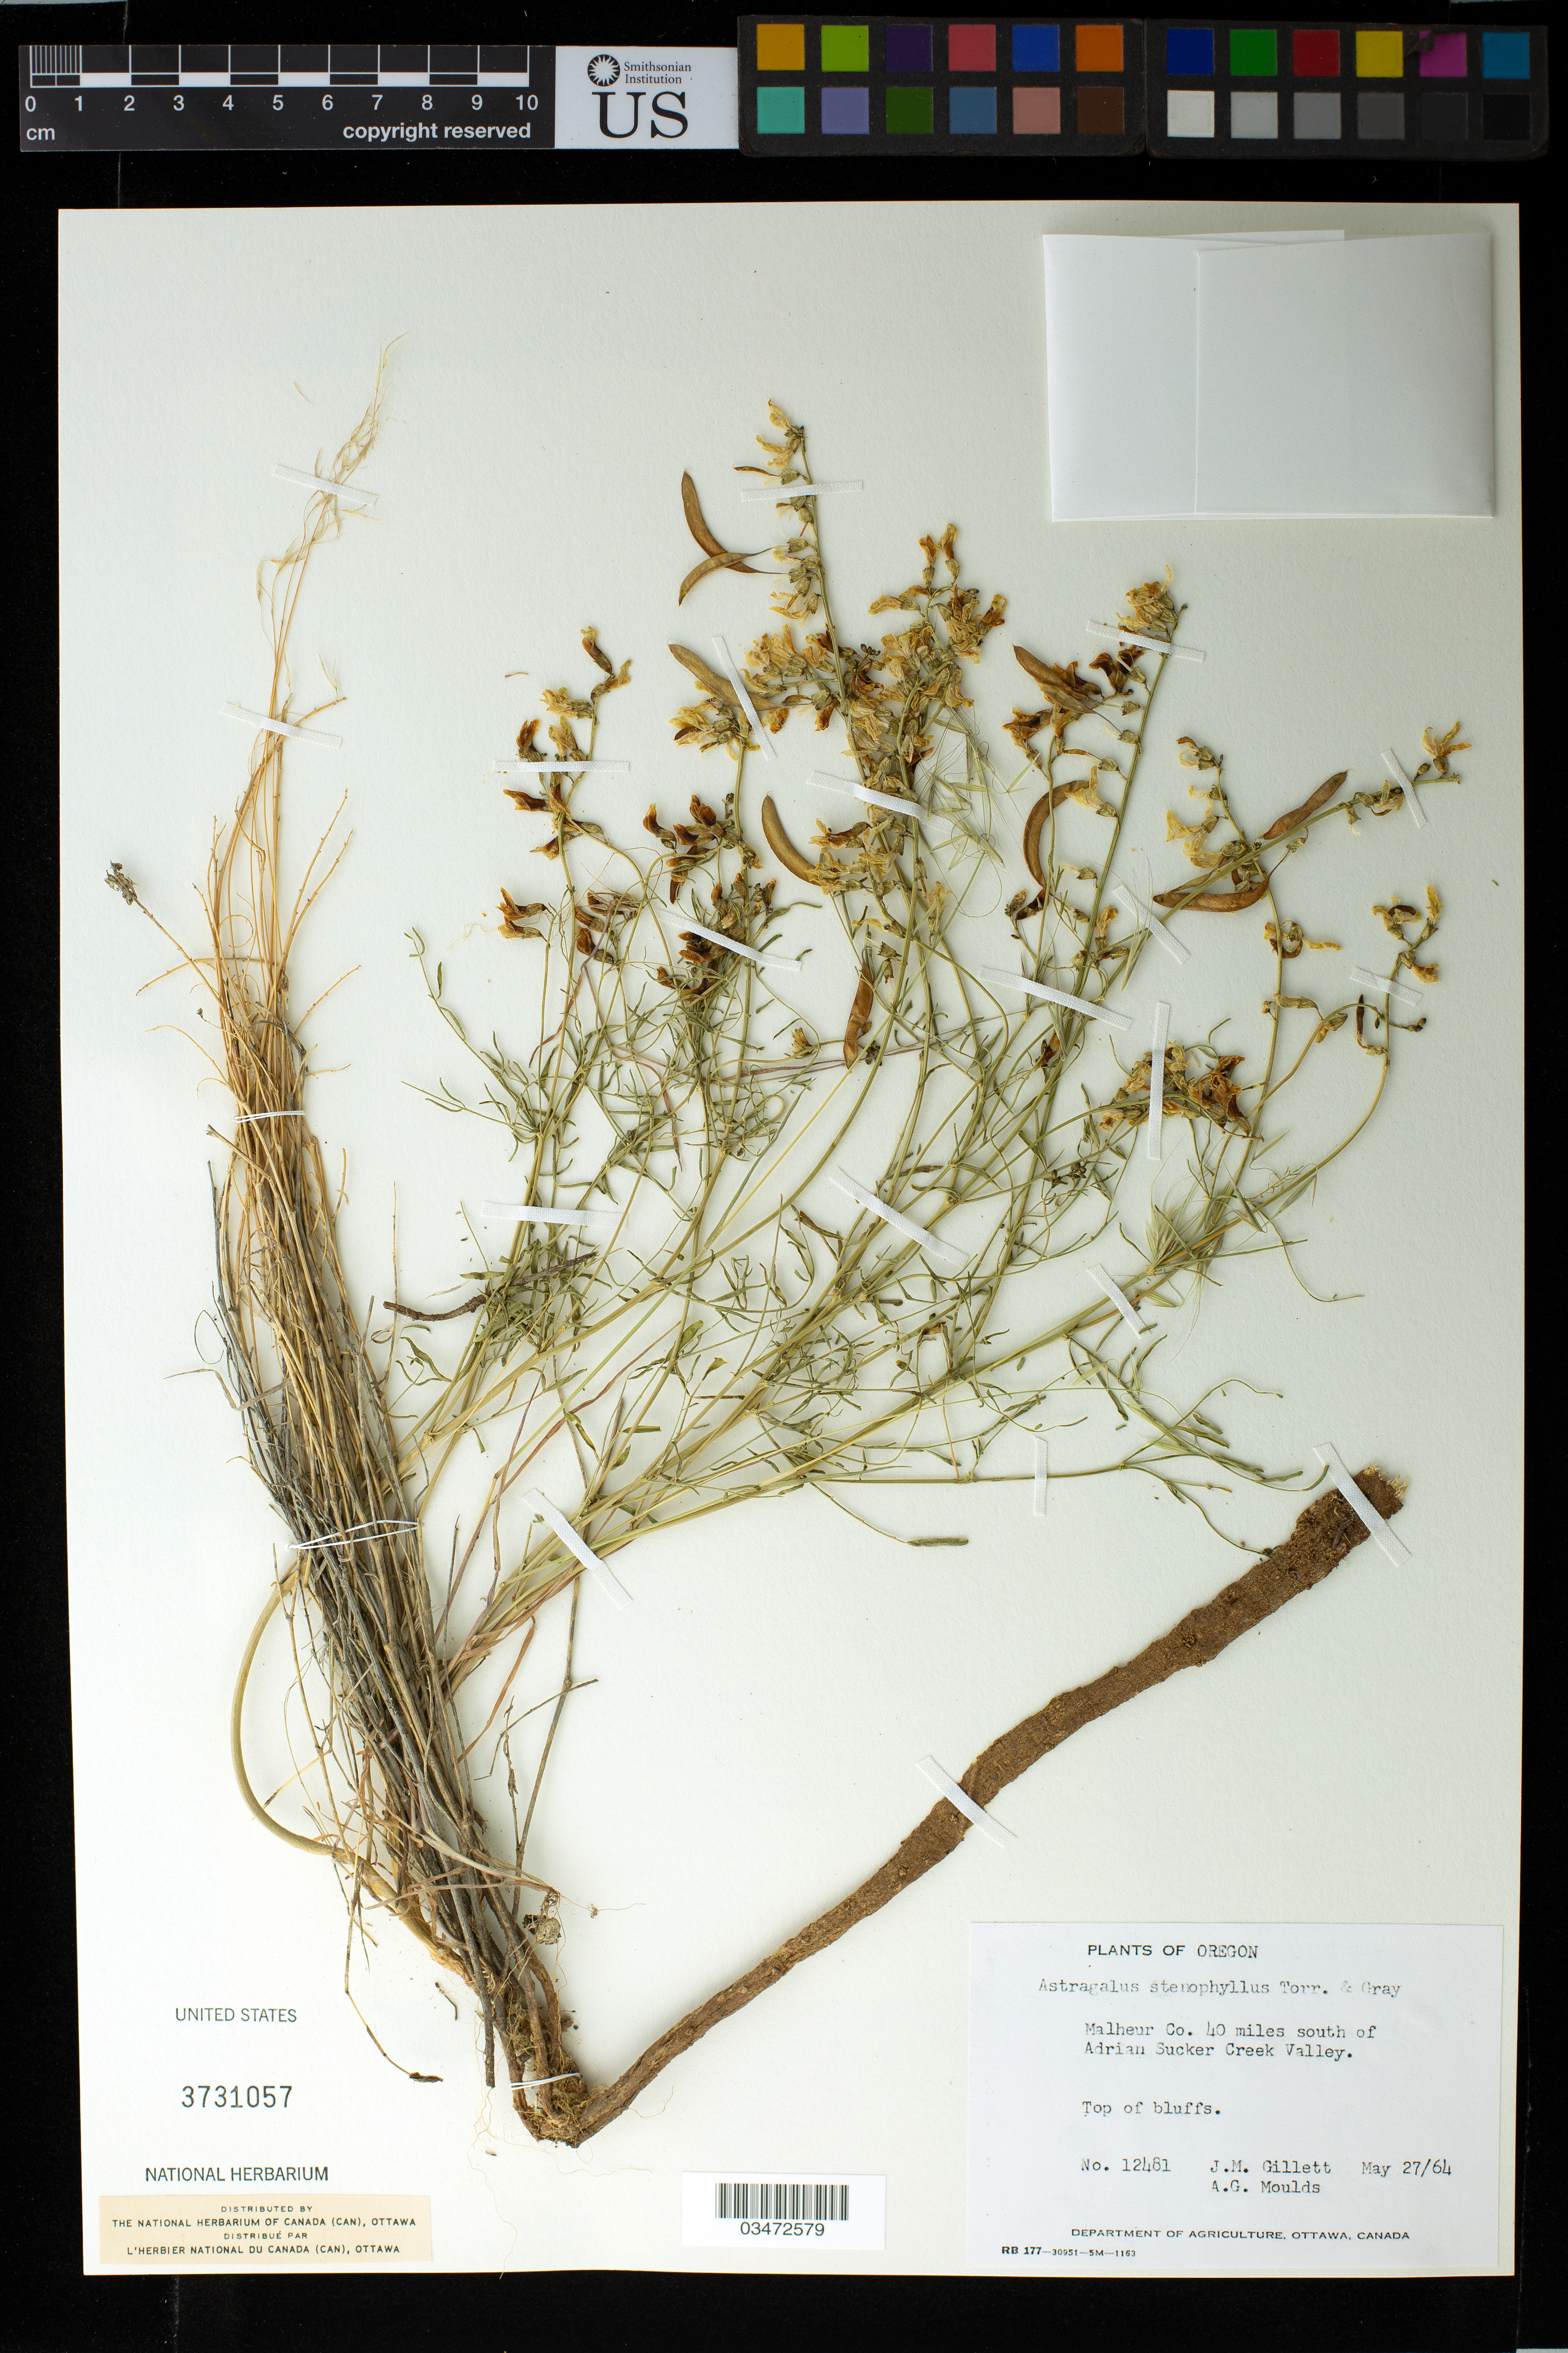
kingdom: Plantae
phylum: Tracheophyta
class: Magnoliopsida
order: Fabales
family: Fabaceae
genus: Astragalus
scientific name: Astragalus stenophyllus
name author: Torr. & A. Gray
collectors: J. Gillett & A. Moulds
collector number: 12481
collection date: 1964-05-27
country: United States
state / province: Oregon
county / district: Malheur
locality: Malheur Co. 40 miles south of Adriau Sucker Creek Valley.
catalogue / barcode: US 3731057